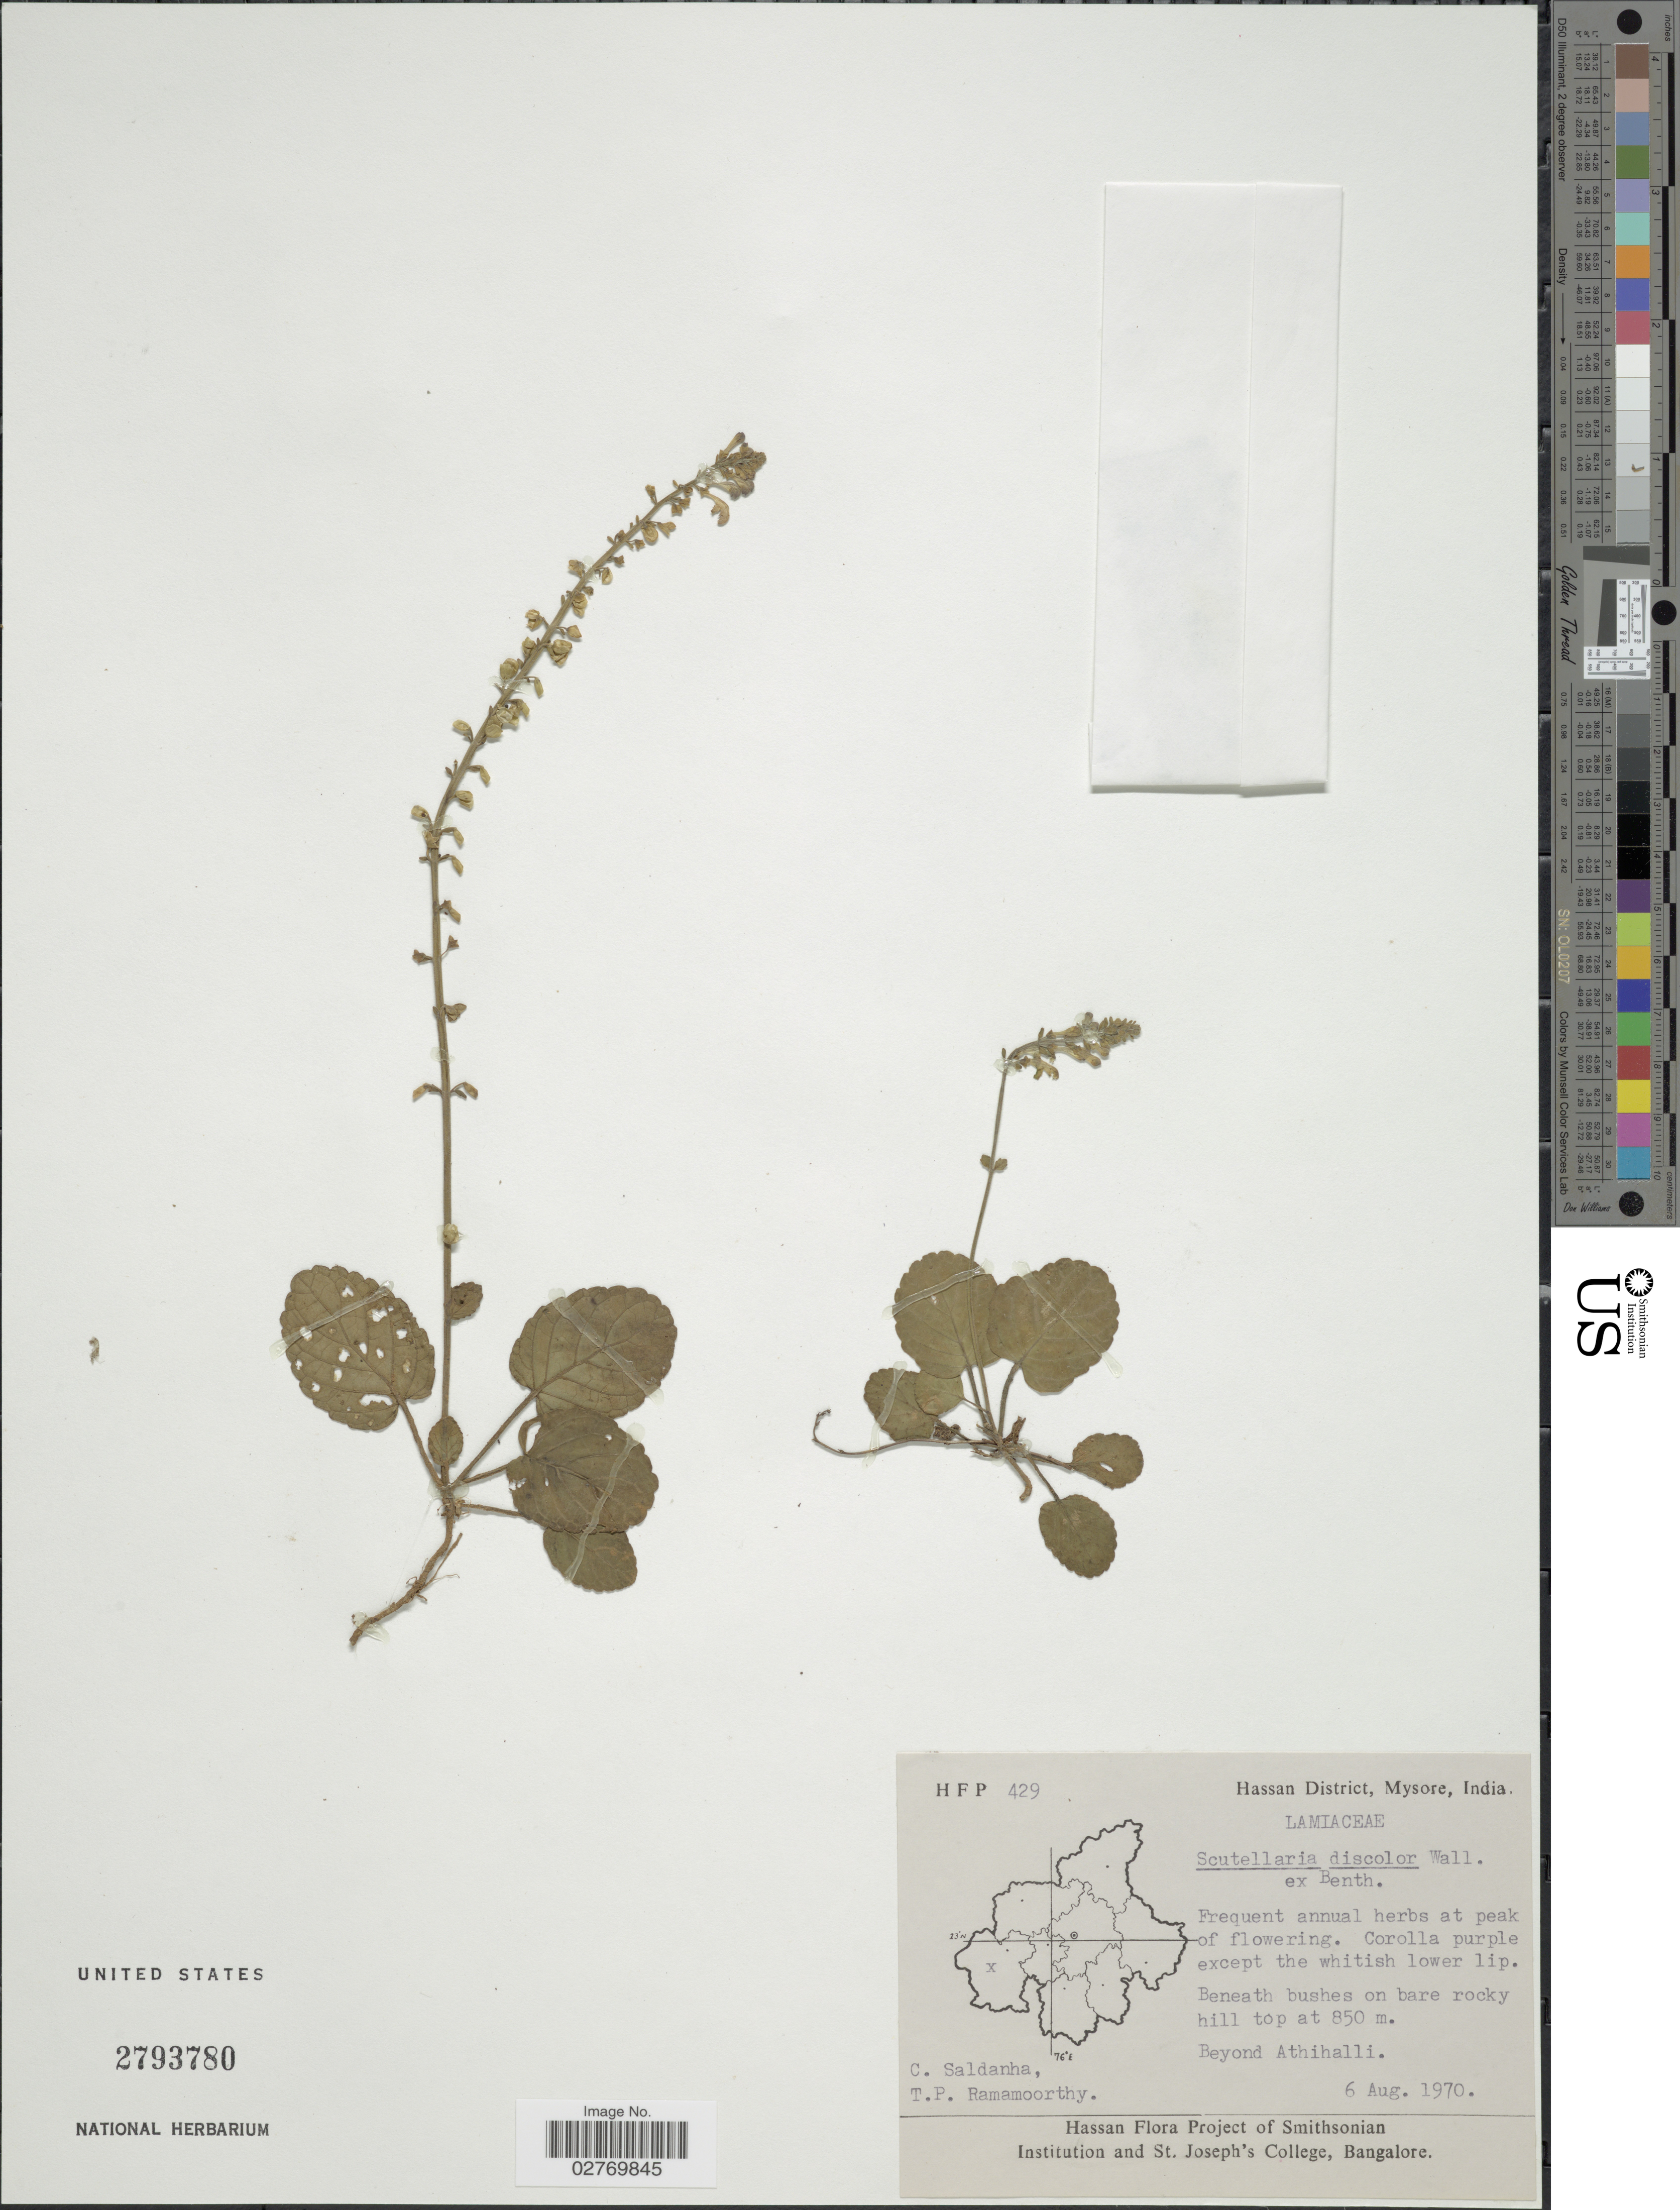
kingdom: Plantae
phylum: Tracheophyta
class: Magnoliopsida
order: Lamiales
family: Lamiaceae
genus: Scutellaria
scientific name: Scutellaria discolor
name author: Colebr.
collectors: C. Saldanha & T. P. Ramamoorthy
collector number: HFP429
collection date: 1970-08-06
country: India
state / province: Karnataka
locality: Hassan District, Mysore. Beyond Athihalli.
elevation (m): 850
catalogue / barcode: US 2793780